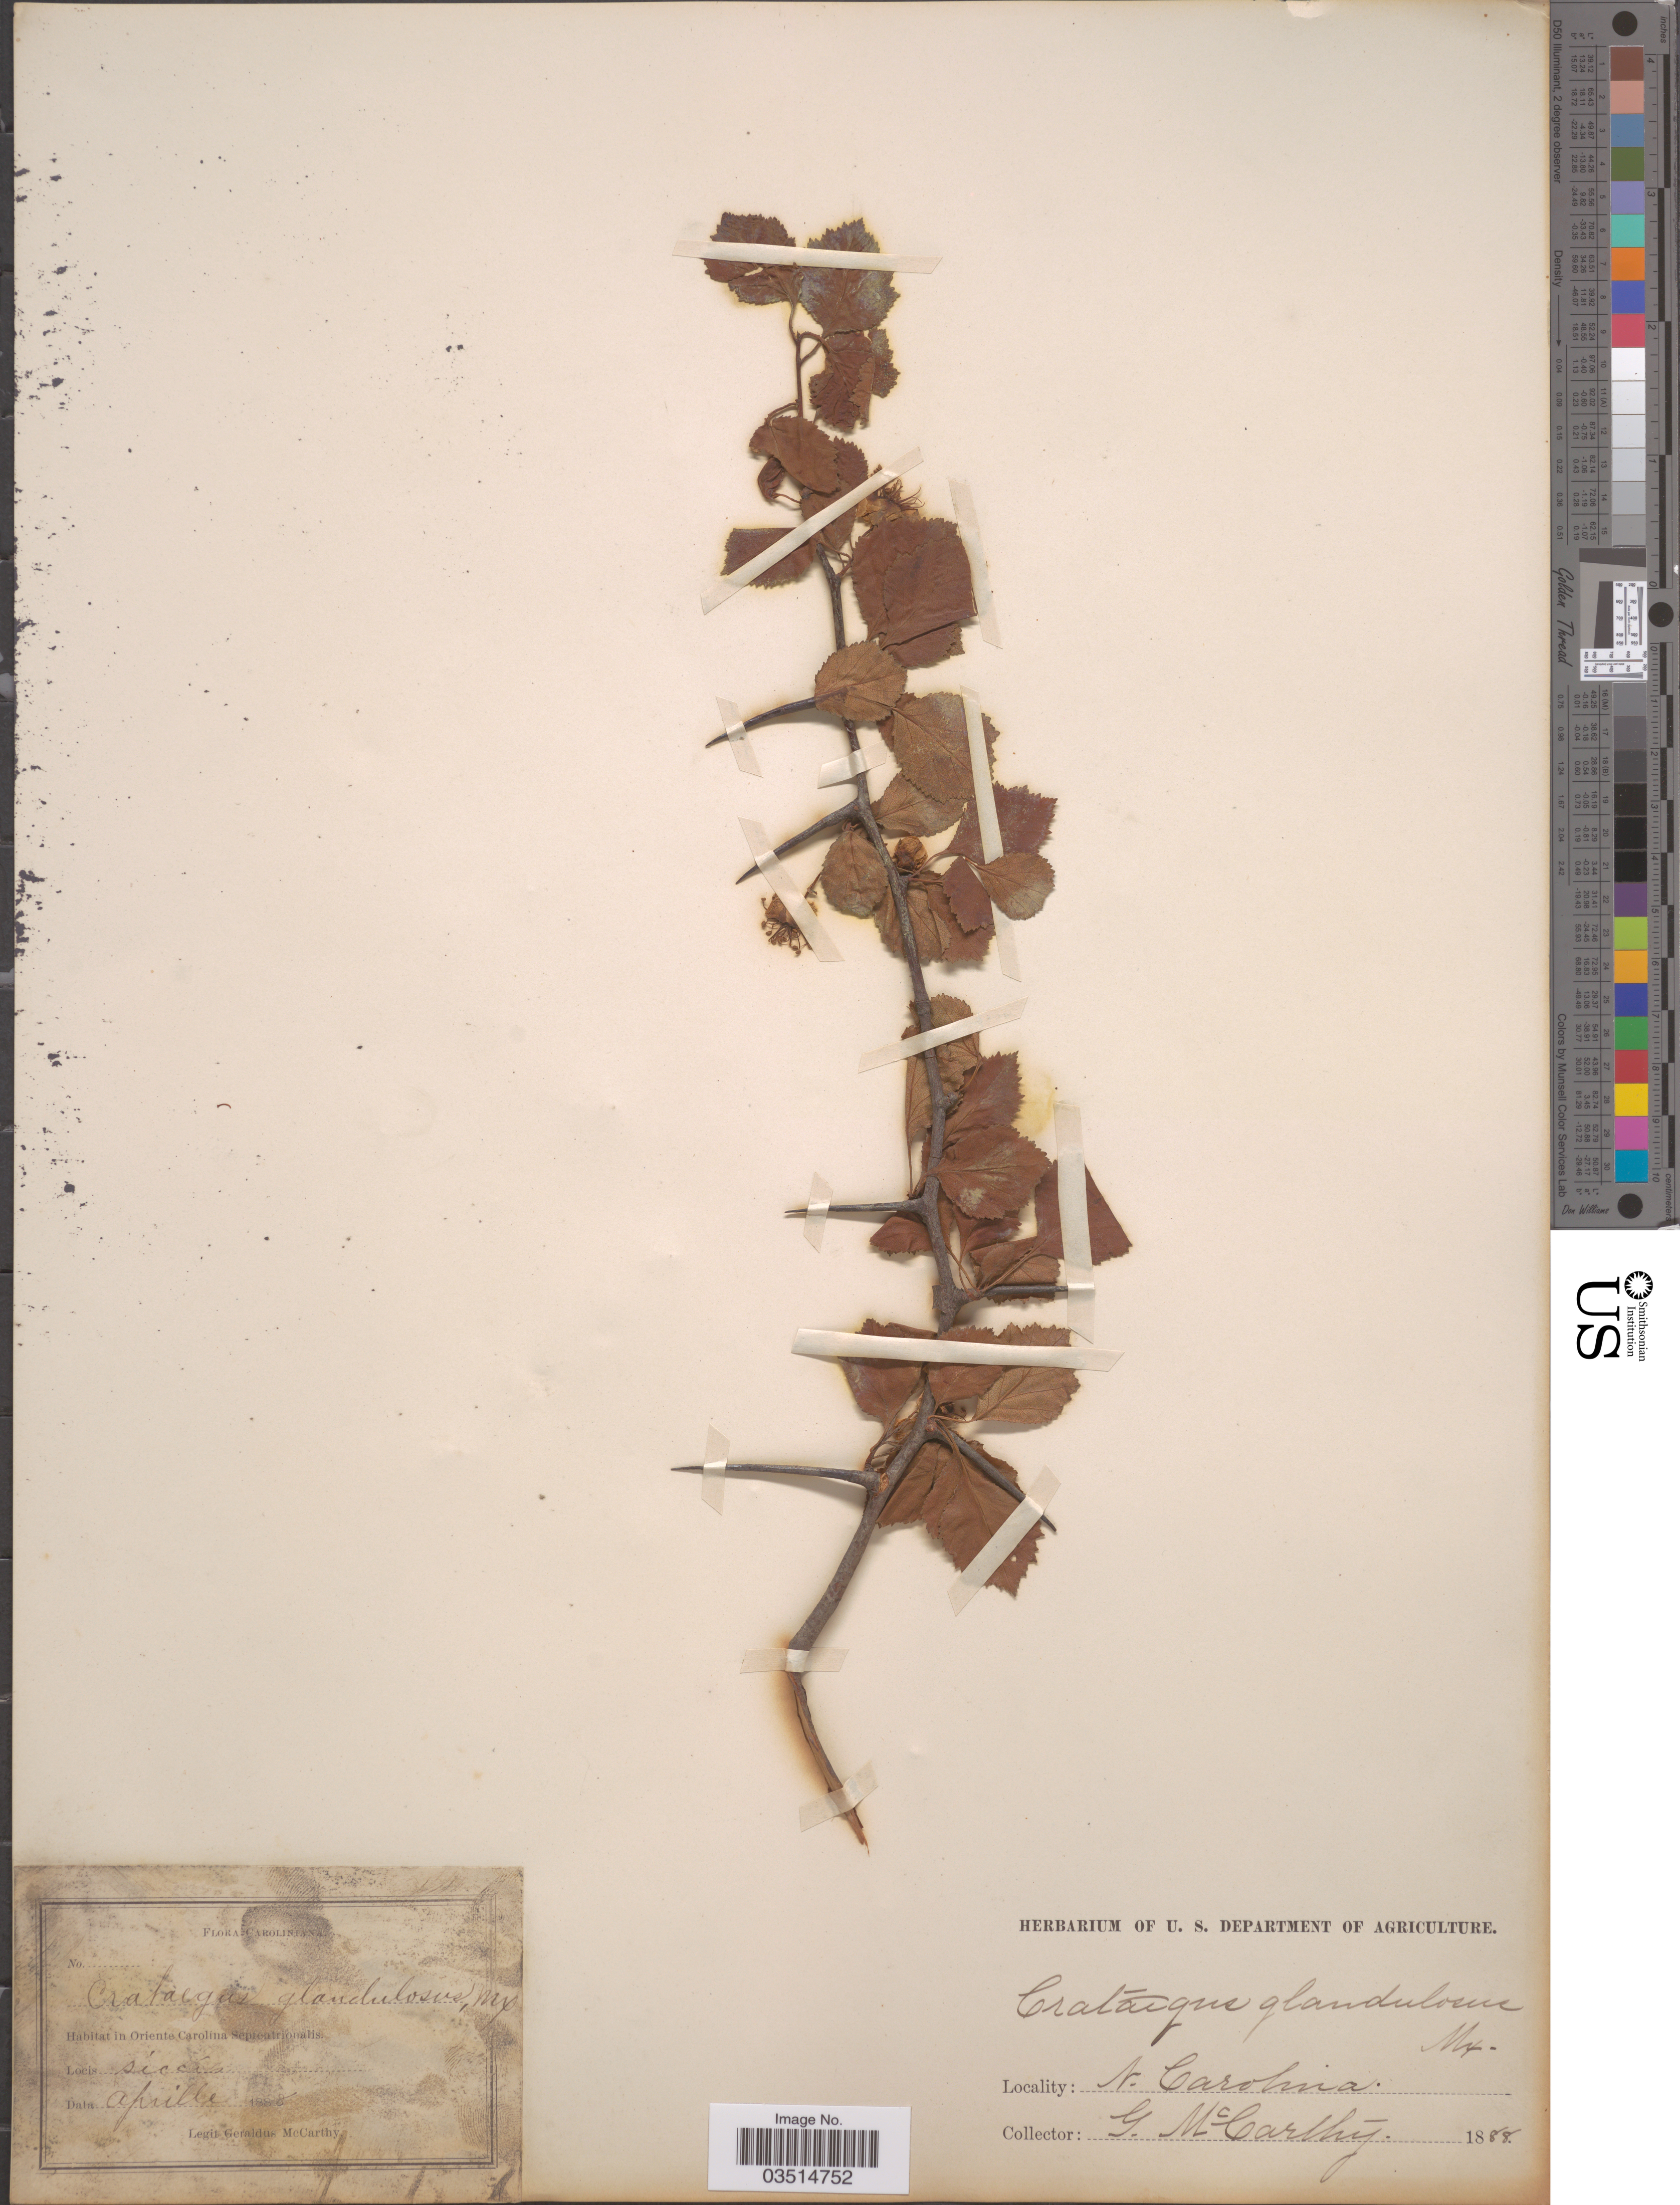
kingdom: Plantae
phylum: Tracheophyta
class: Magnoliopsida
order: Rosales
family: Rosaceae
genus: Crataegus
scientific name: Crataegus elliptica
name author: Elliott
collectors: M. McCarthy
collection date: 1888-04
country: United States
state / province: North Carolina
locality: Oriente Carolina Septentrionalis.